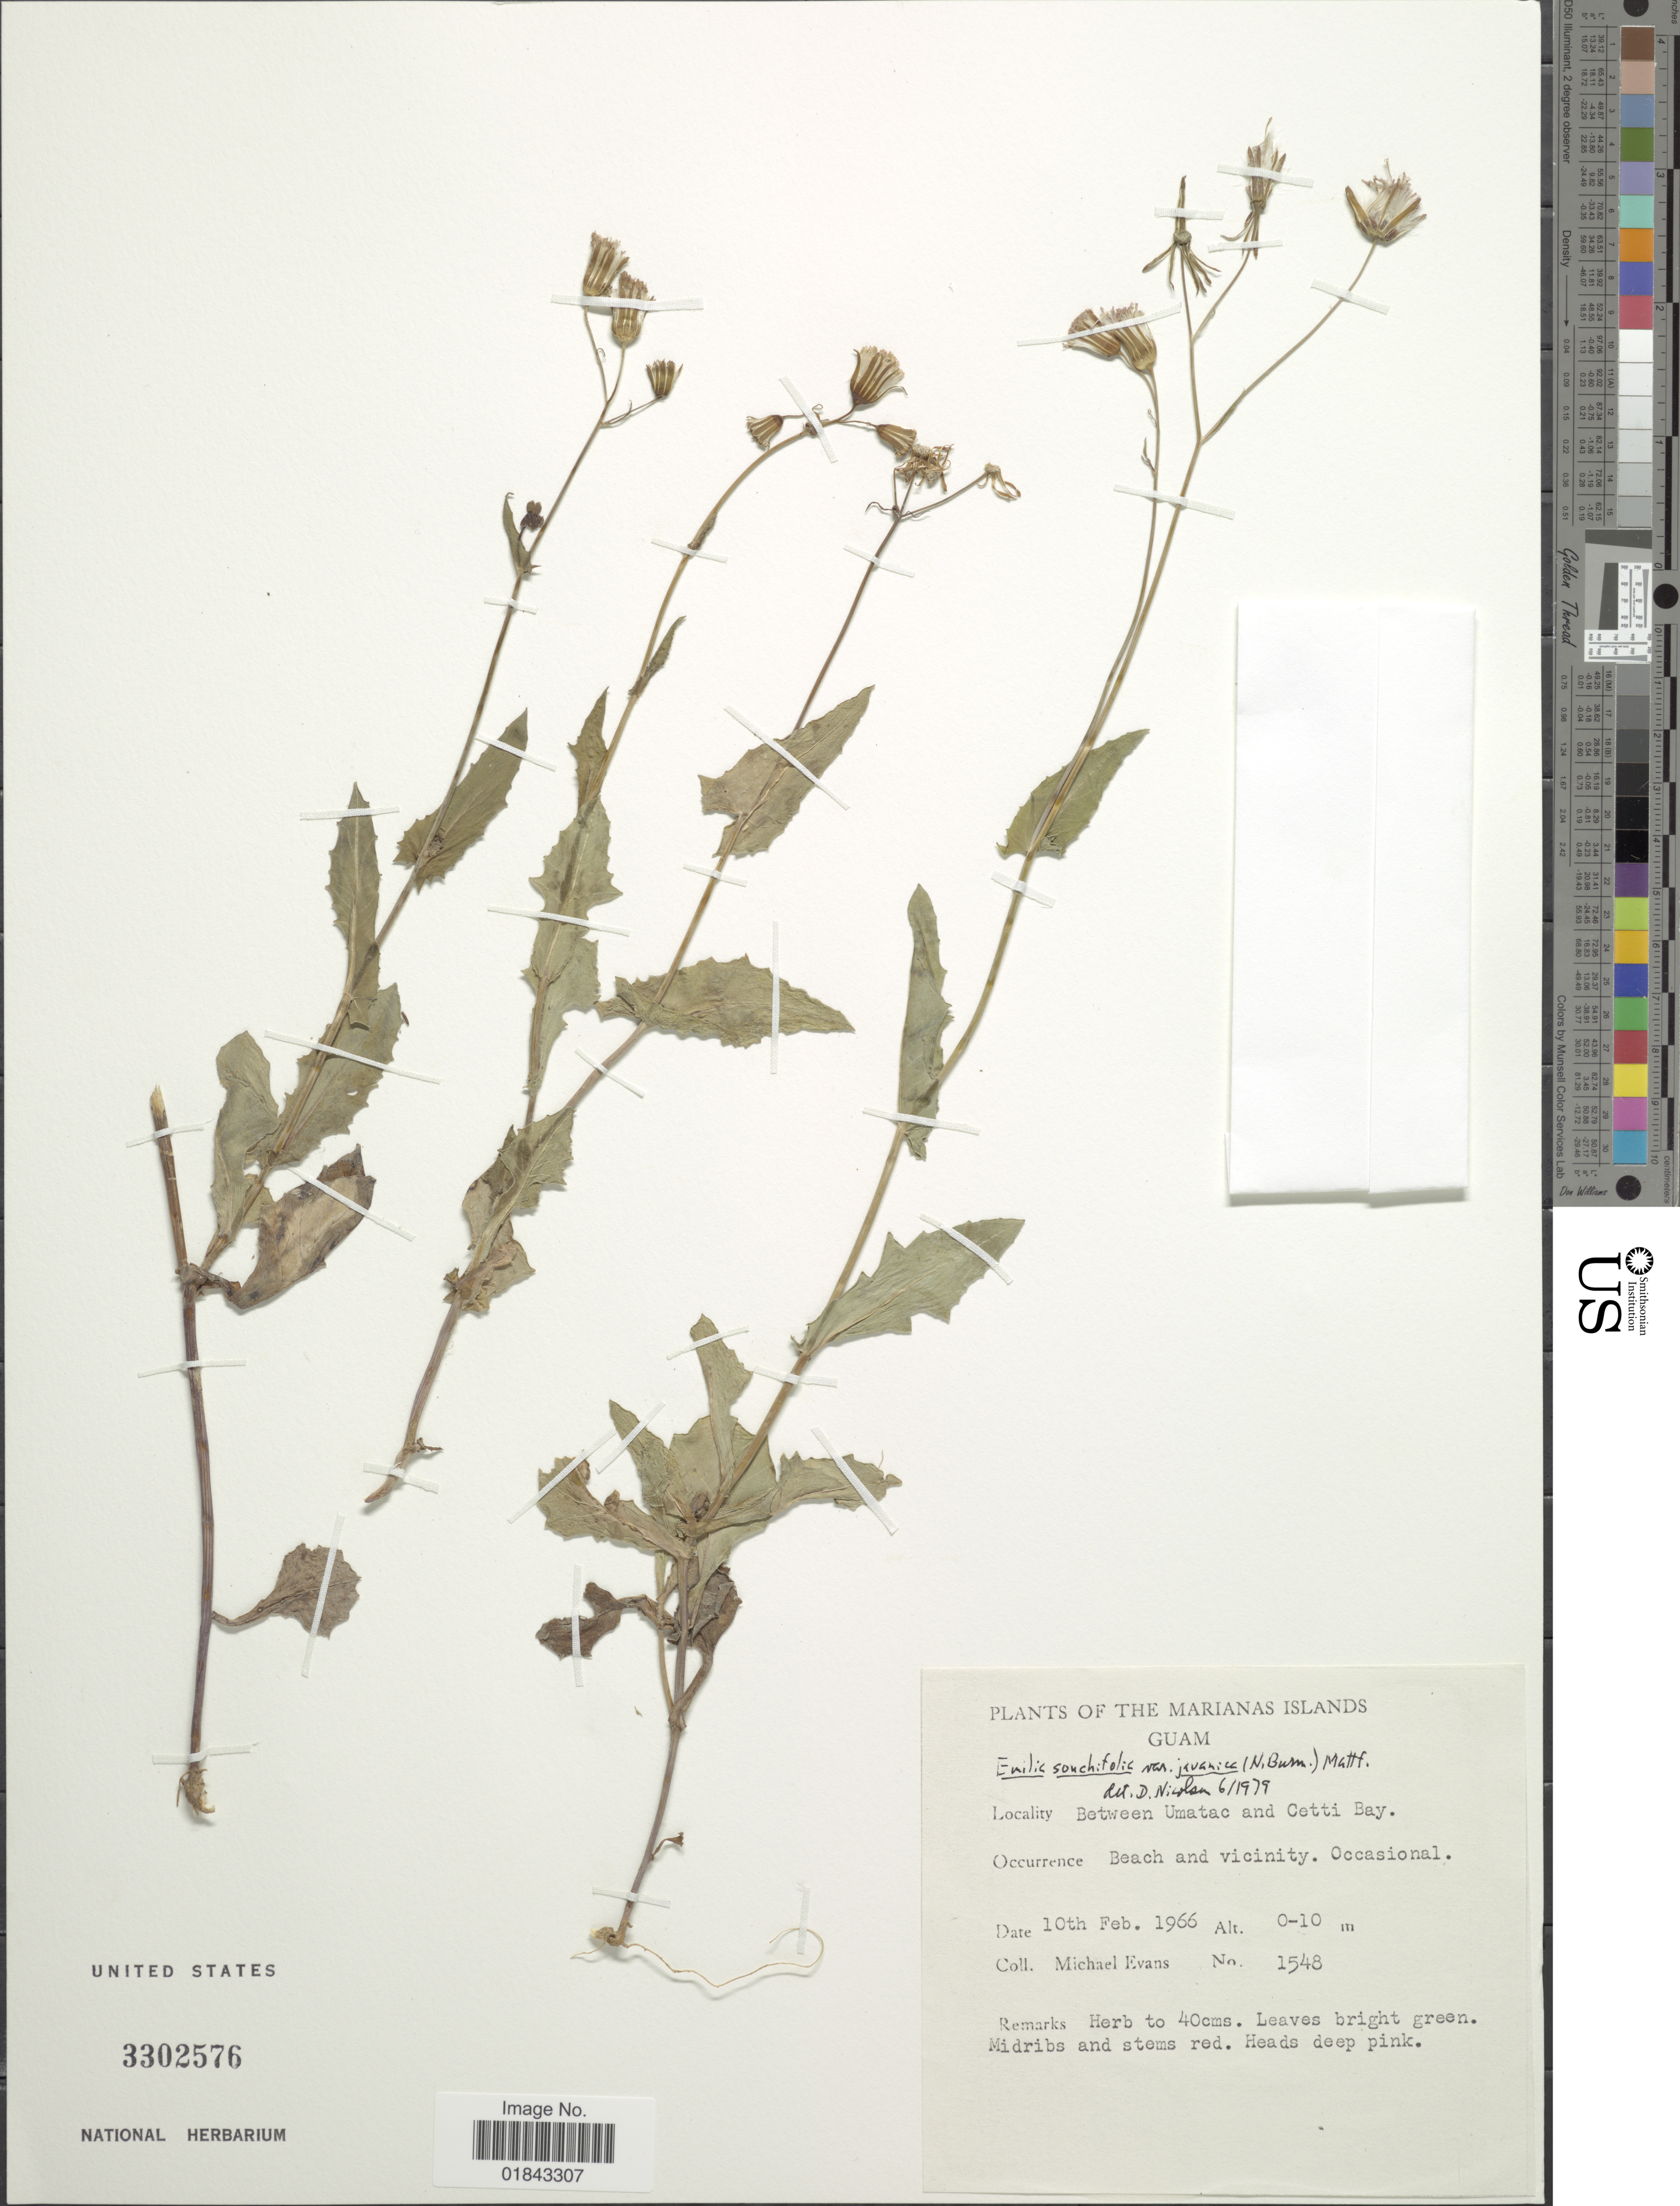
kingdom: Plantae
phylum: Tracheophyta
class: Magnoliopsida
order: Asterales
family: Asteraceae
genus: Emilia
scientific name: Emilia sonchifolia var. sonchifolia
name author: (L.) DC.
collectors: M. Evans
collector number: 1548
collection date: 1966-02-10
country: Guam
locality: Marianas Islands, between Umatac and Cetti Bay, beach and vicinity, occasional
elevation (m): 0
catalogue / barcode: US 3302576